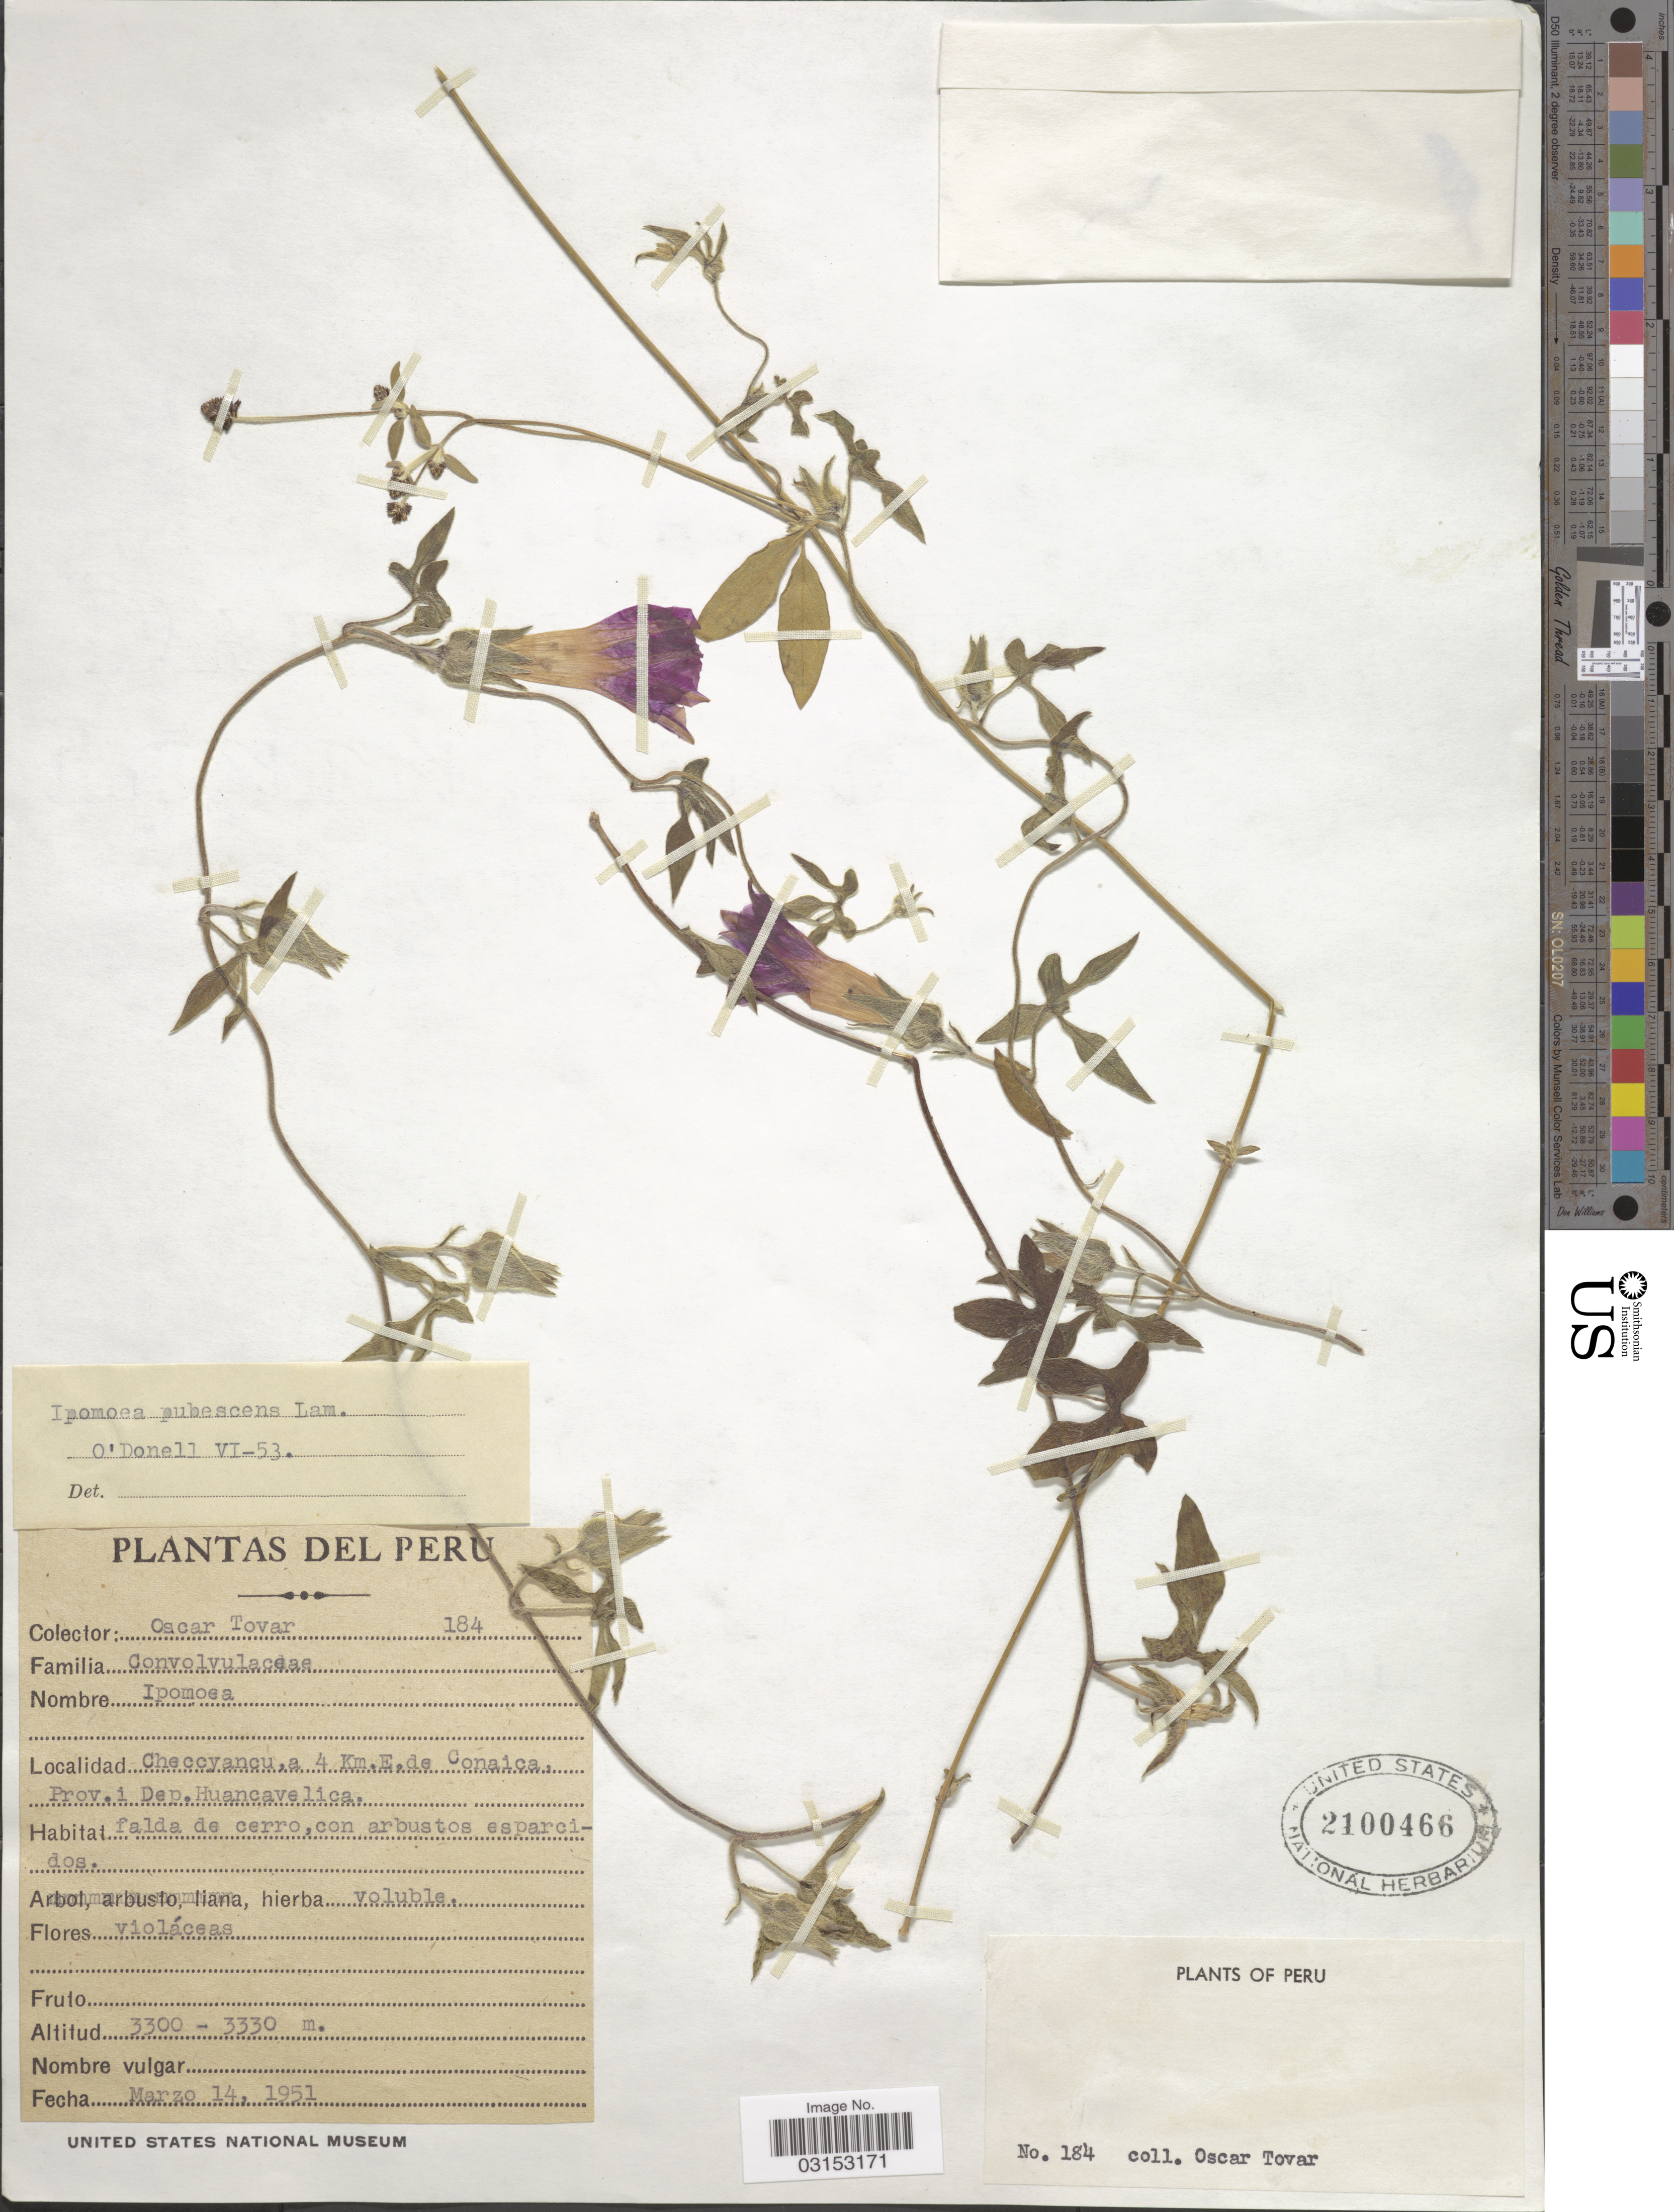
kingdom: Plantae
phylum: Tracheophyta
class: Magnoliopsida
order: Solanales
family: Convolvulaceae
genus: Ipomoea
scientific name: Ipomoea pubescens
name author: Lam.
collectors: Ó. Tovar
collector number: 184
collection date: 1951-03-14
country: Peru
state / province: Huancavelica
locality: Checcyancu, a 4 Km. E. de Conaica. Prov. i. Dep. Huancavelica.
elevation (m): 3300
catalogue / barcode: US 2100466